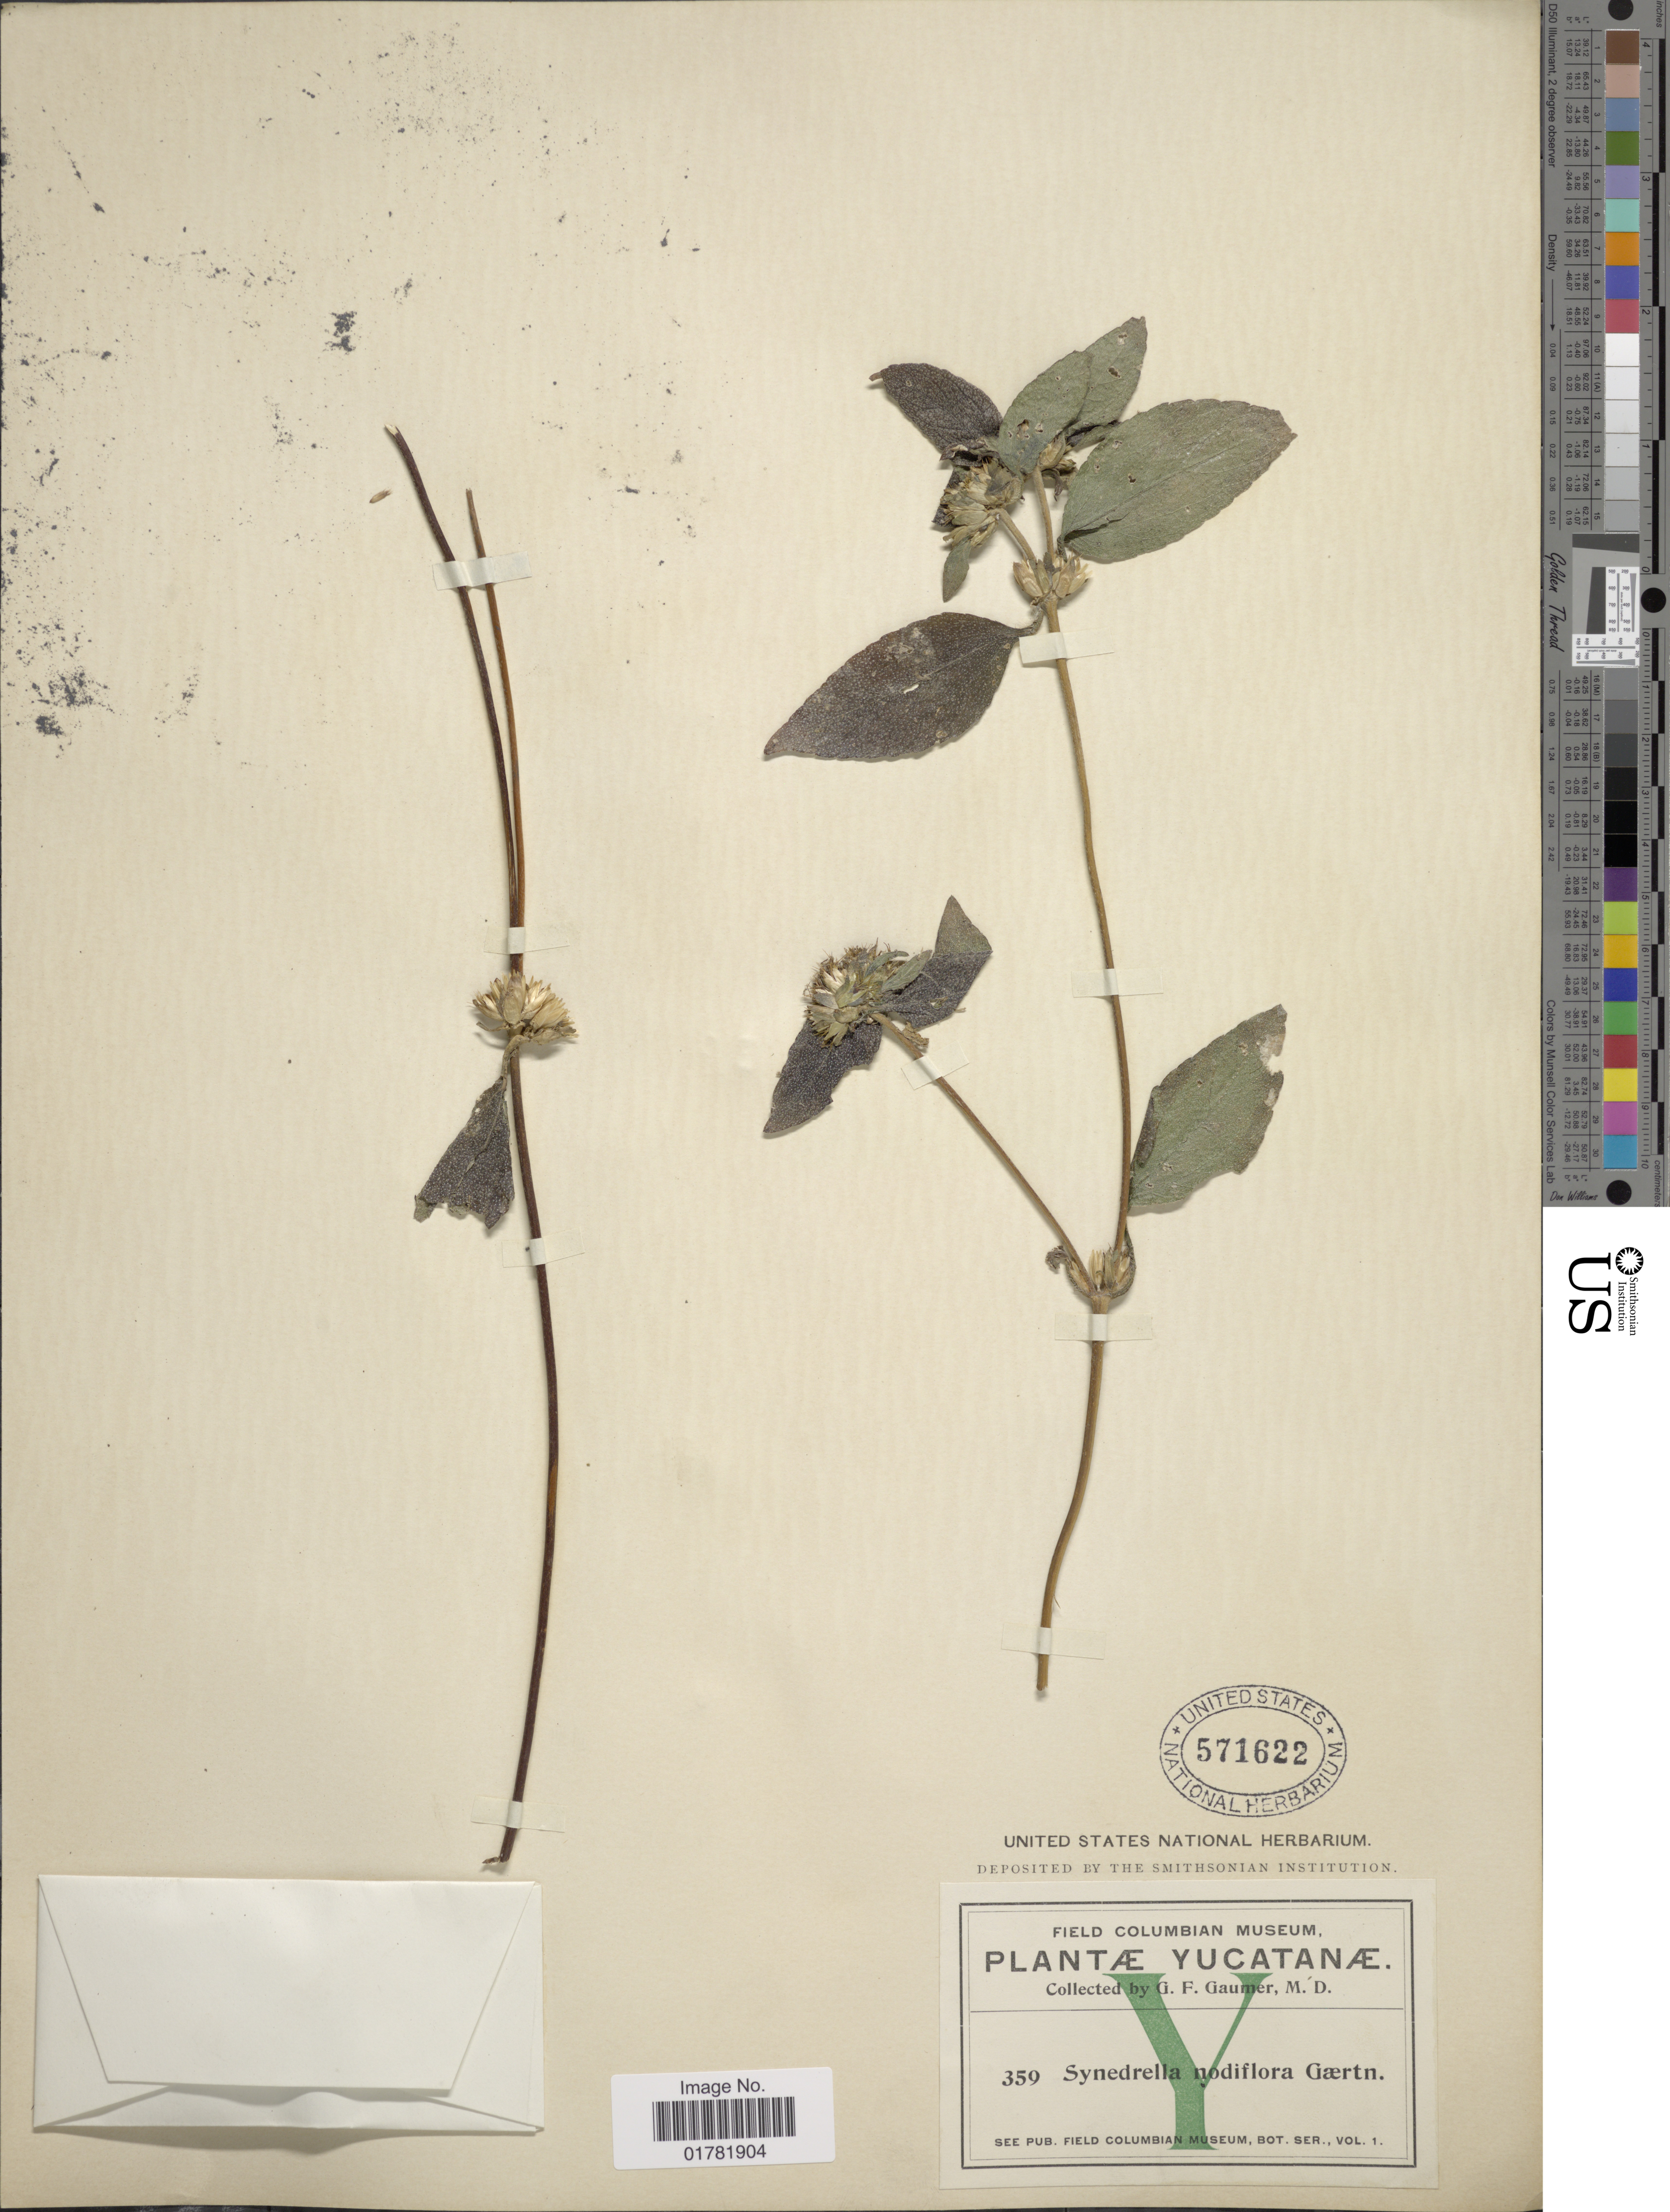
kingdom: Plantae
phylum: Tracheophyta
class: Magnoliopsida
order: Asterales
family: Asteraceae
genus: Synedrella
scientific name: Synedrella nodiflora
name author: (L.) Gaertn.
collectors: G. F. Gaumer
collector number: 359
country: Mexico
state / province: Yucatán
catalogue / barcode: US 571622